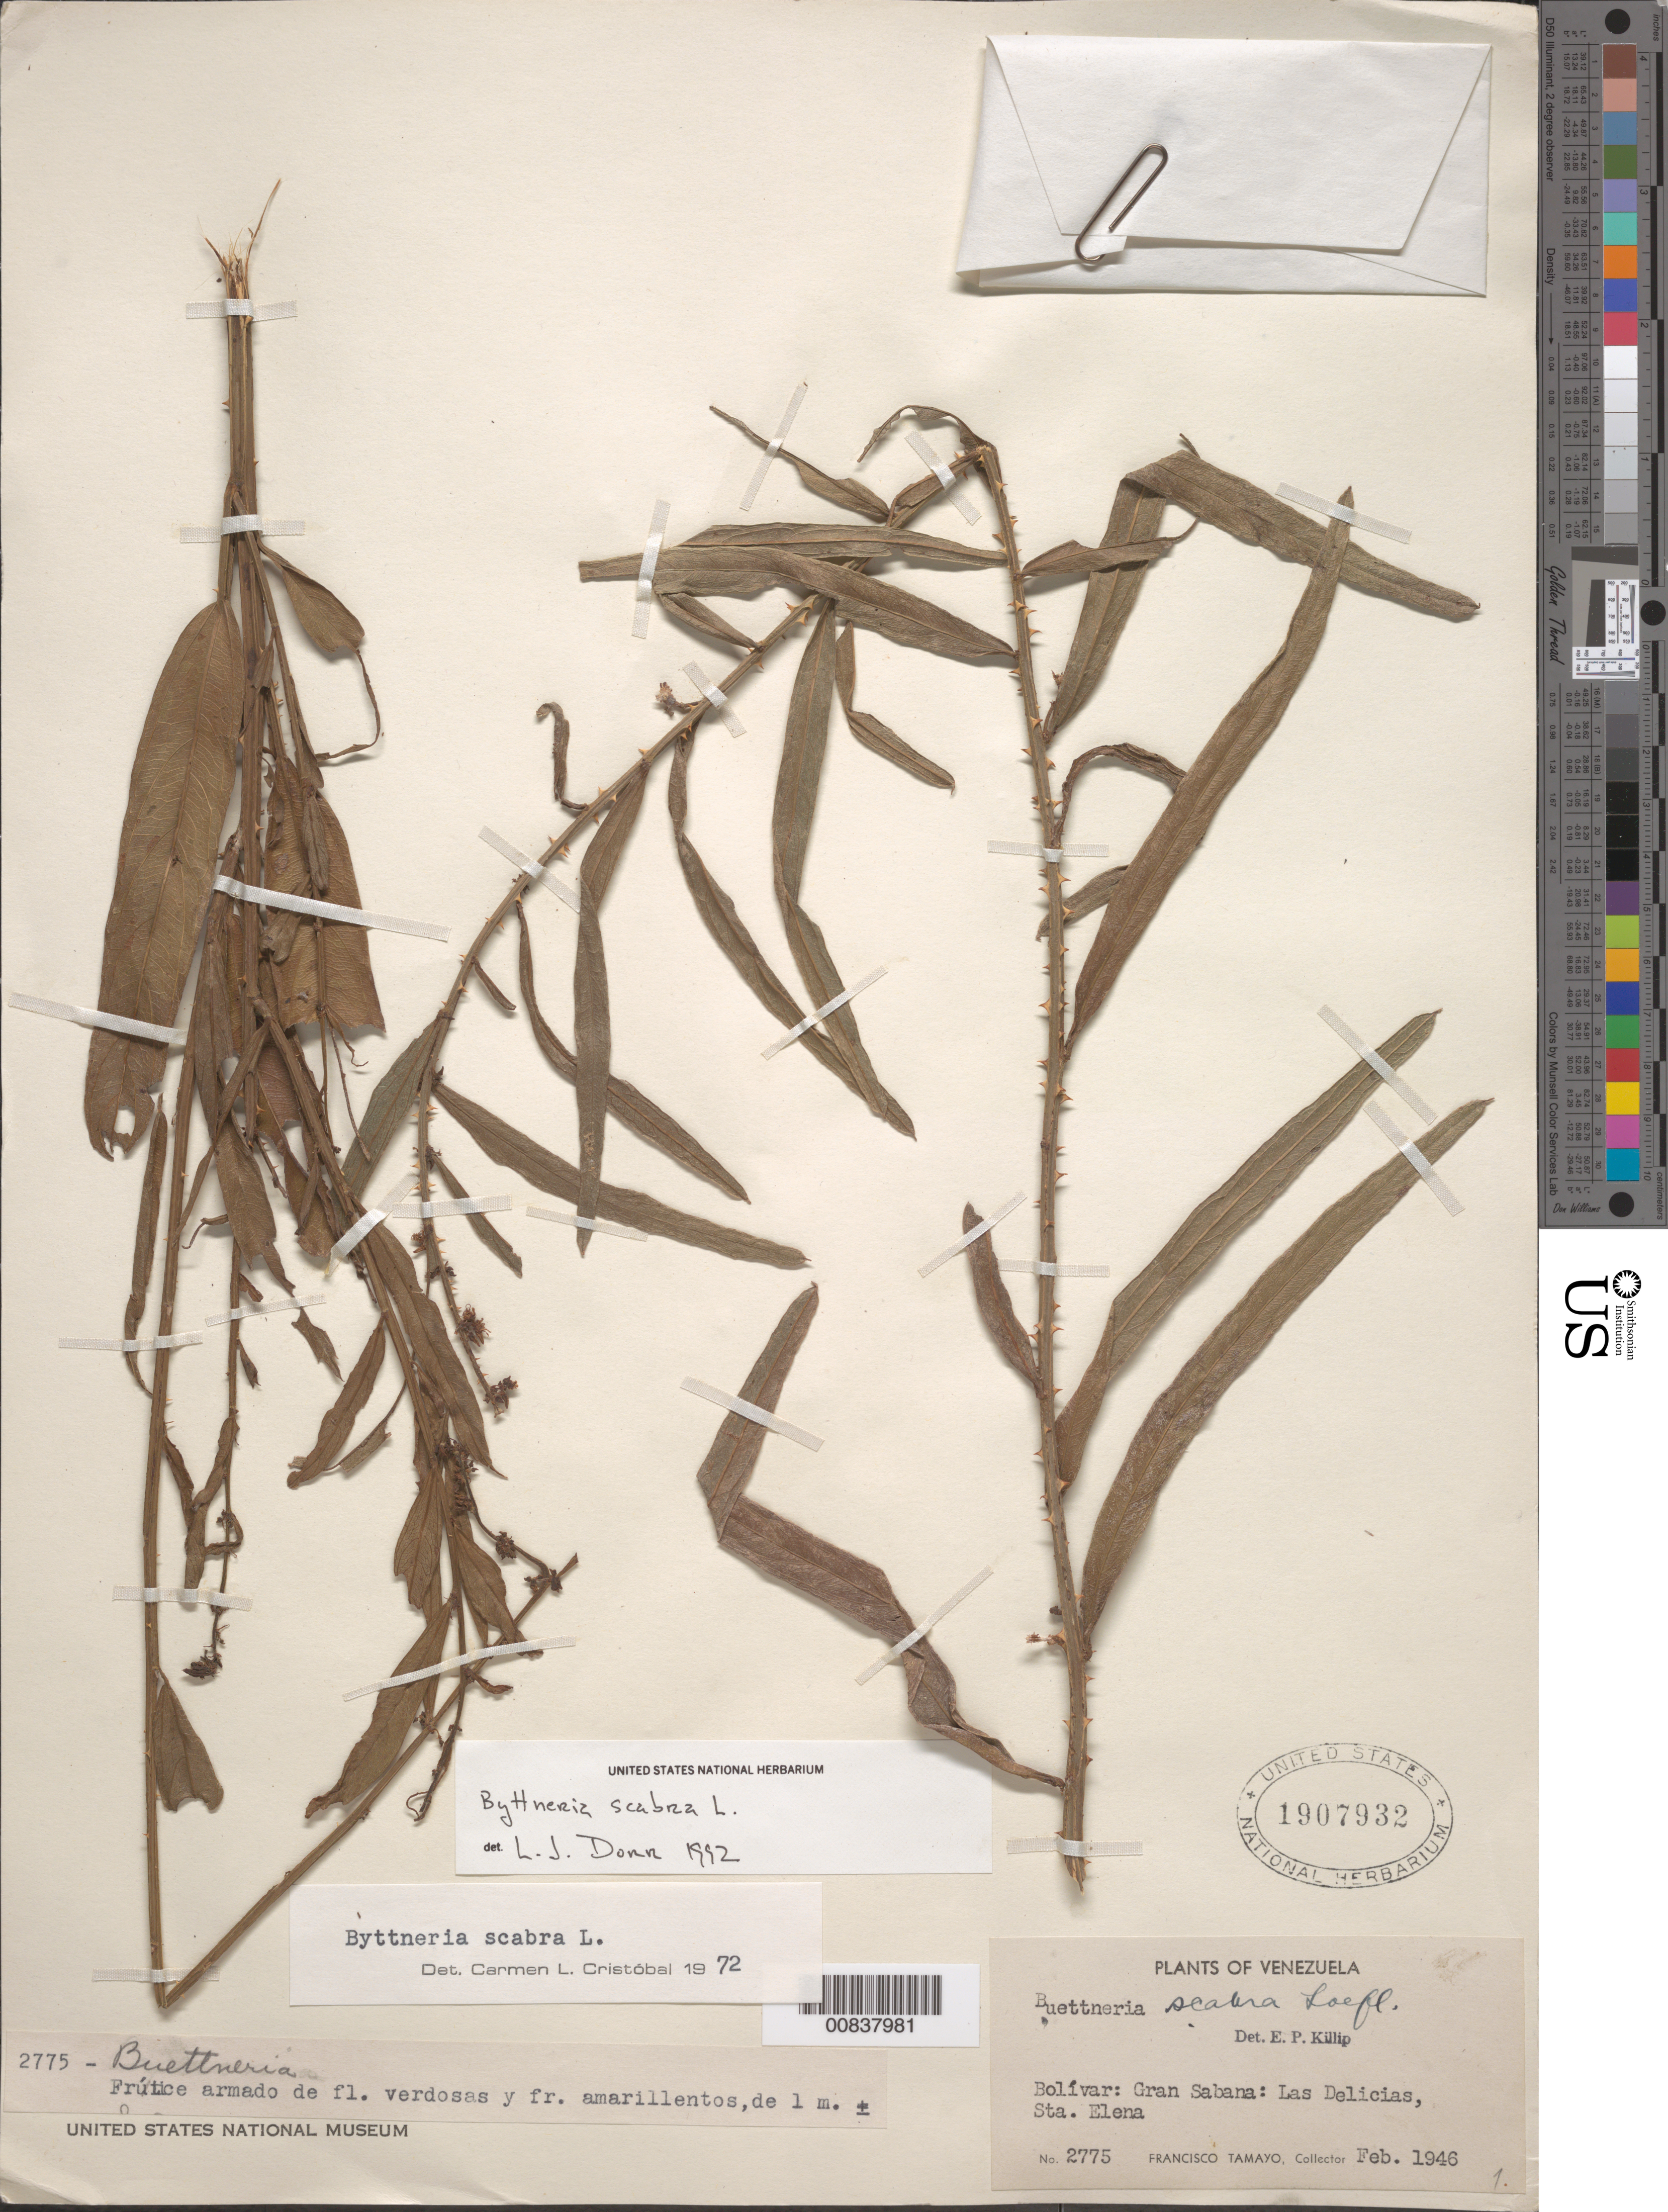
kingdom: Plantae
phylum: Tracheophyta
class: Magnoliopsida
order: Malvales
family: Malvaceae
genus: Byttneria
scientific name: Byttneria scabra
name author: L.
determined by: Dorr, L. J., (BOT), Smithsonian Institution - National Museum of Natural History (UNITED STATES)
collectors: F. Tamayo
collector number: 2775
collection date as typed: Feb-46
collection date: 1946-02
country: Venezuela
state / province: Bolívar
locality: Gran Sabana, Sta. Elena, Las Delicias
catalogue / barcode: US 1907932